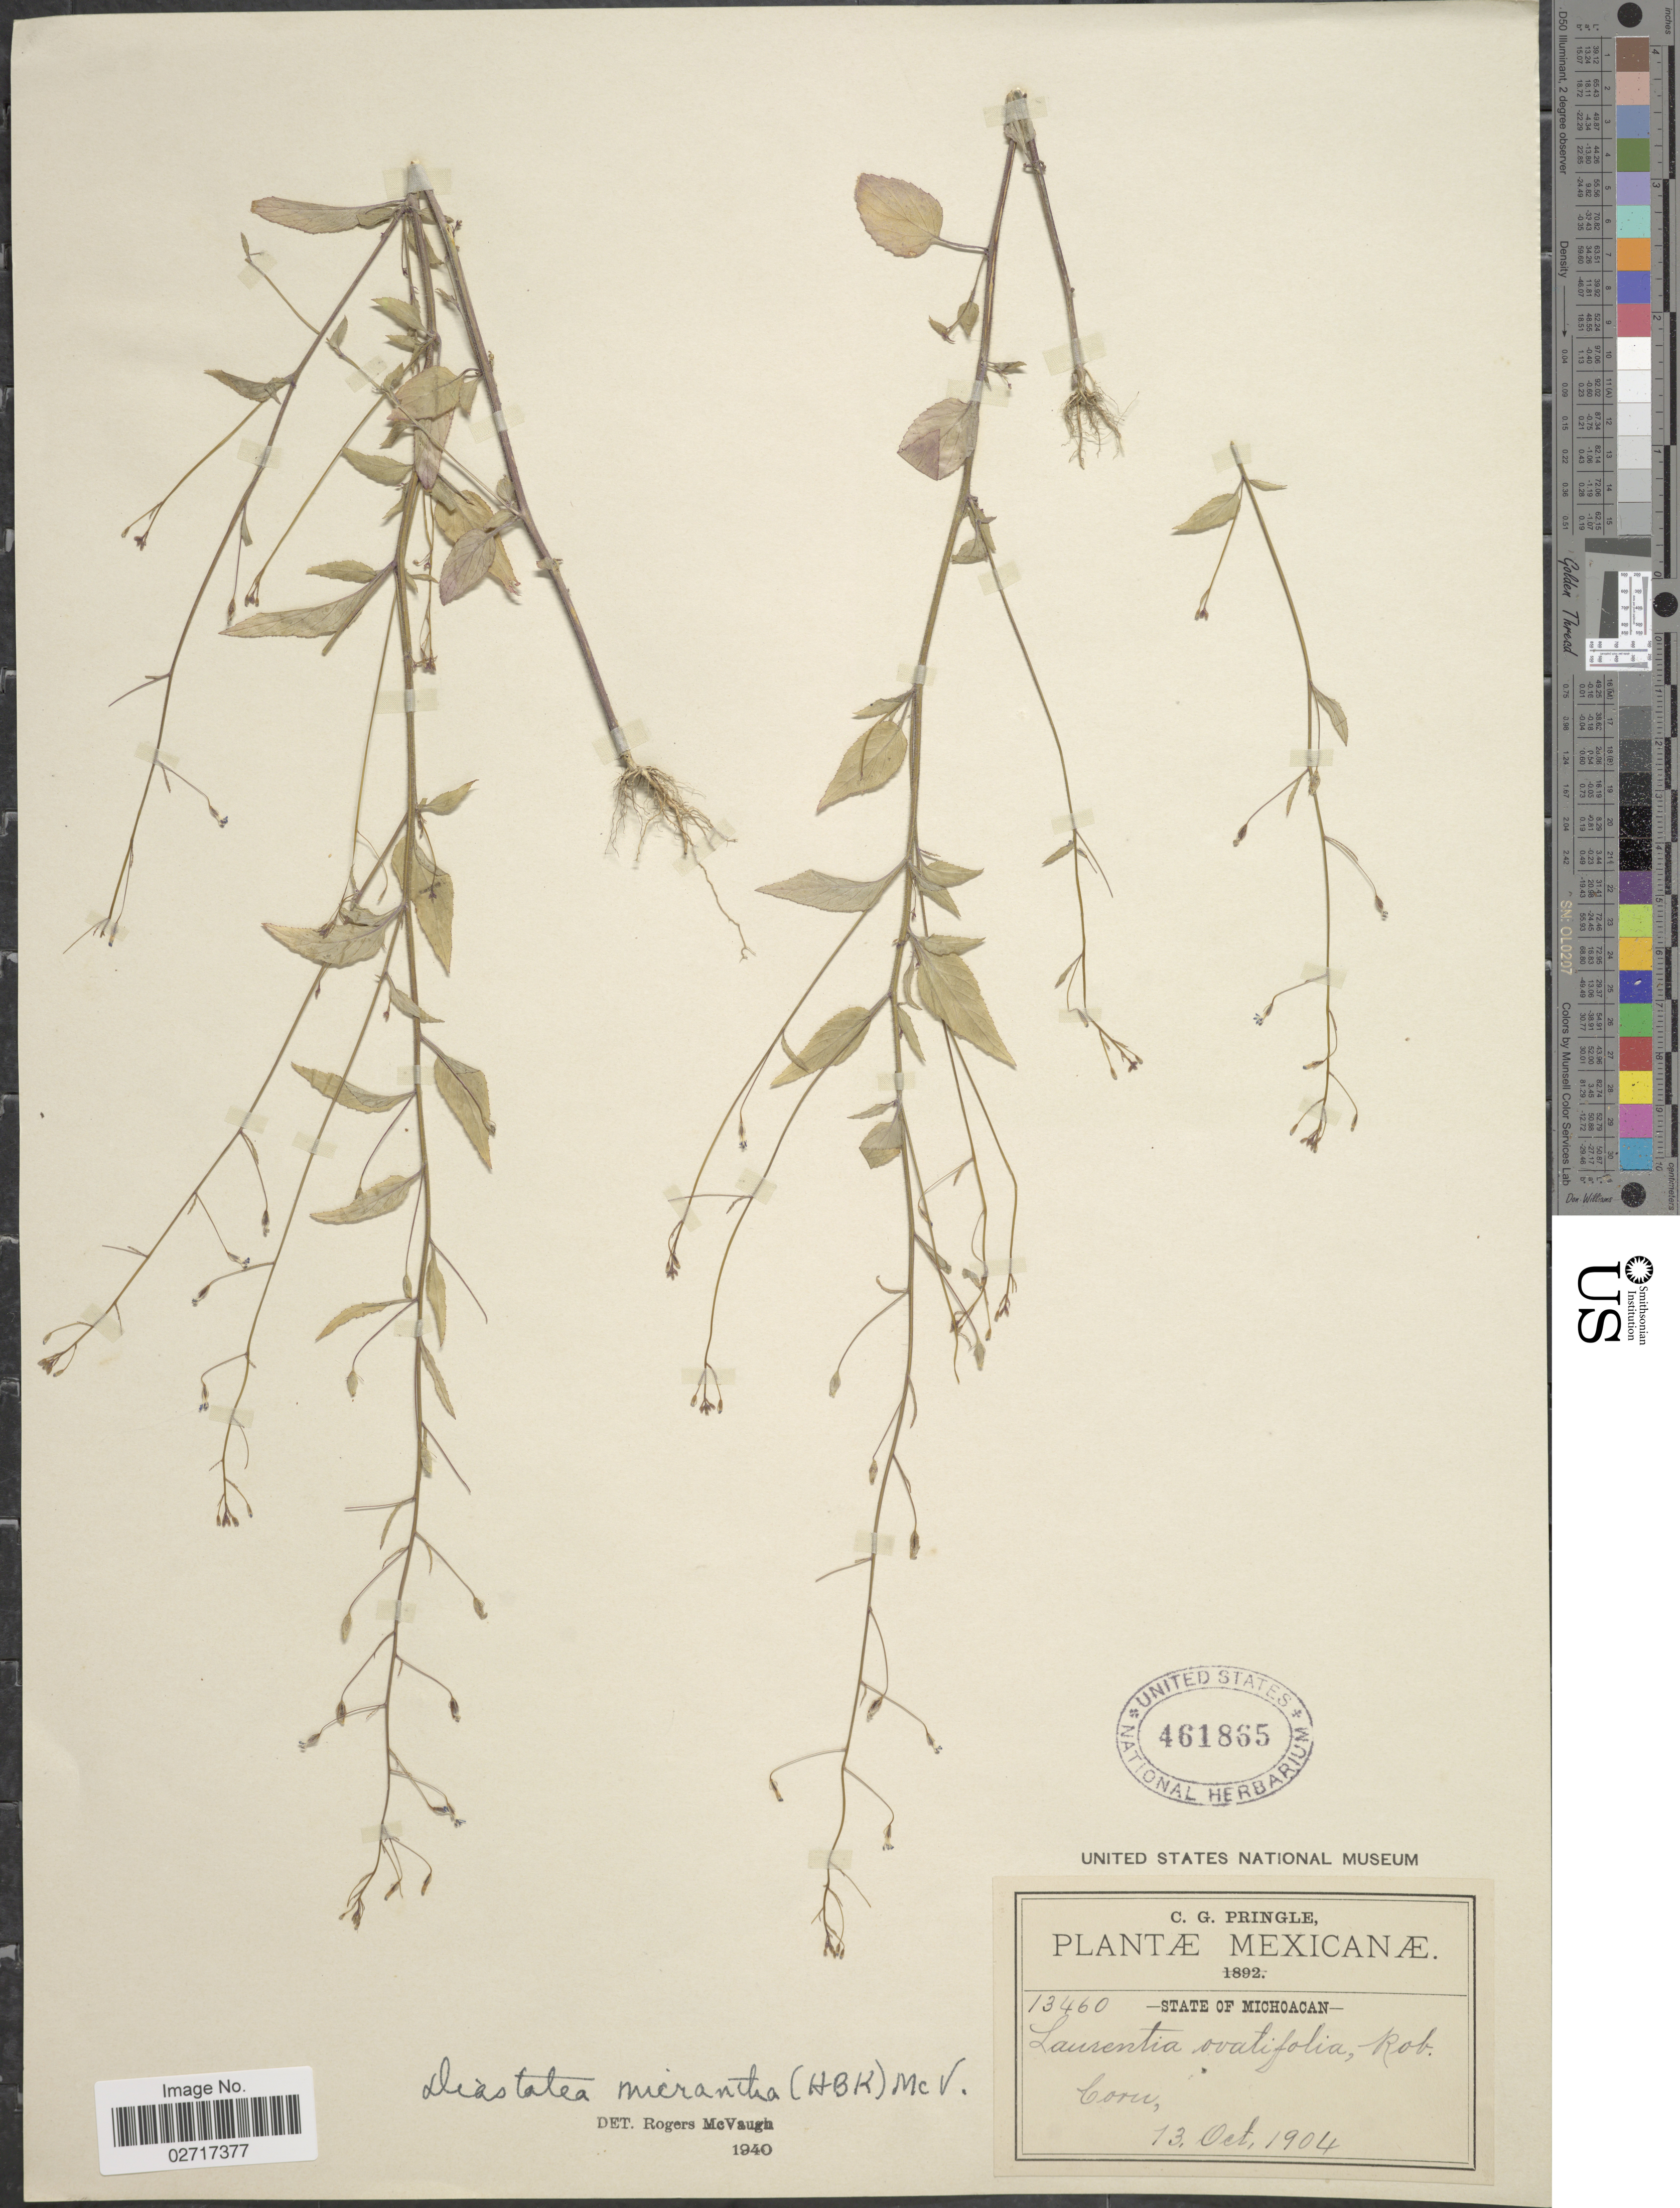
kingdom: Plantae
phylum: Tracheophyta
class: Magnoliopsida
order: Asterales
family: Campanulaceae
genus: Diastatea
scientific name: Diastatea micrantha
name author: (Kunth) McVaugh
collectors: C. G. Pringle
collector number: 13460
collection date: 1904-10-13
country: Mexico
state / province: Michoacán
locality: Coru.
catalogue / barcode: US 461865